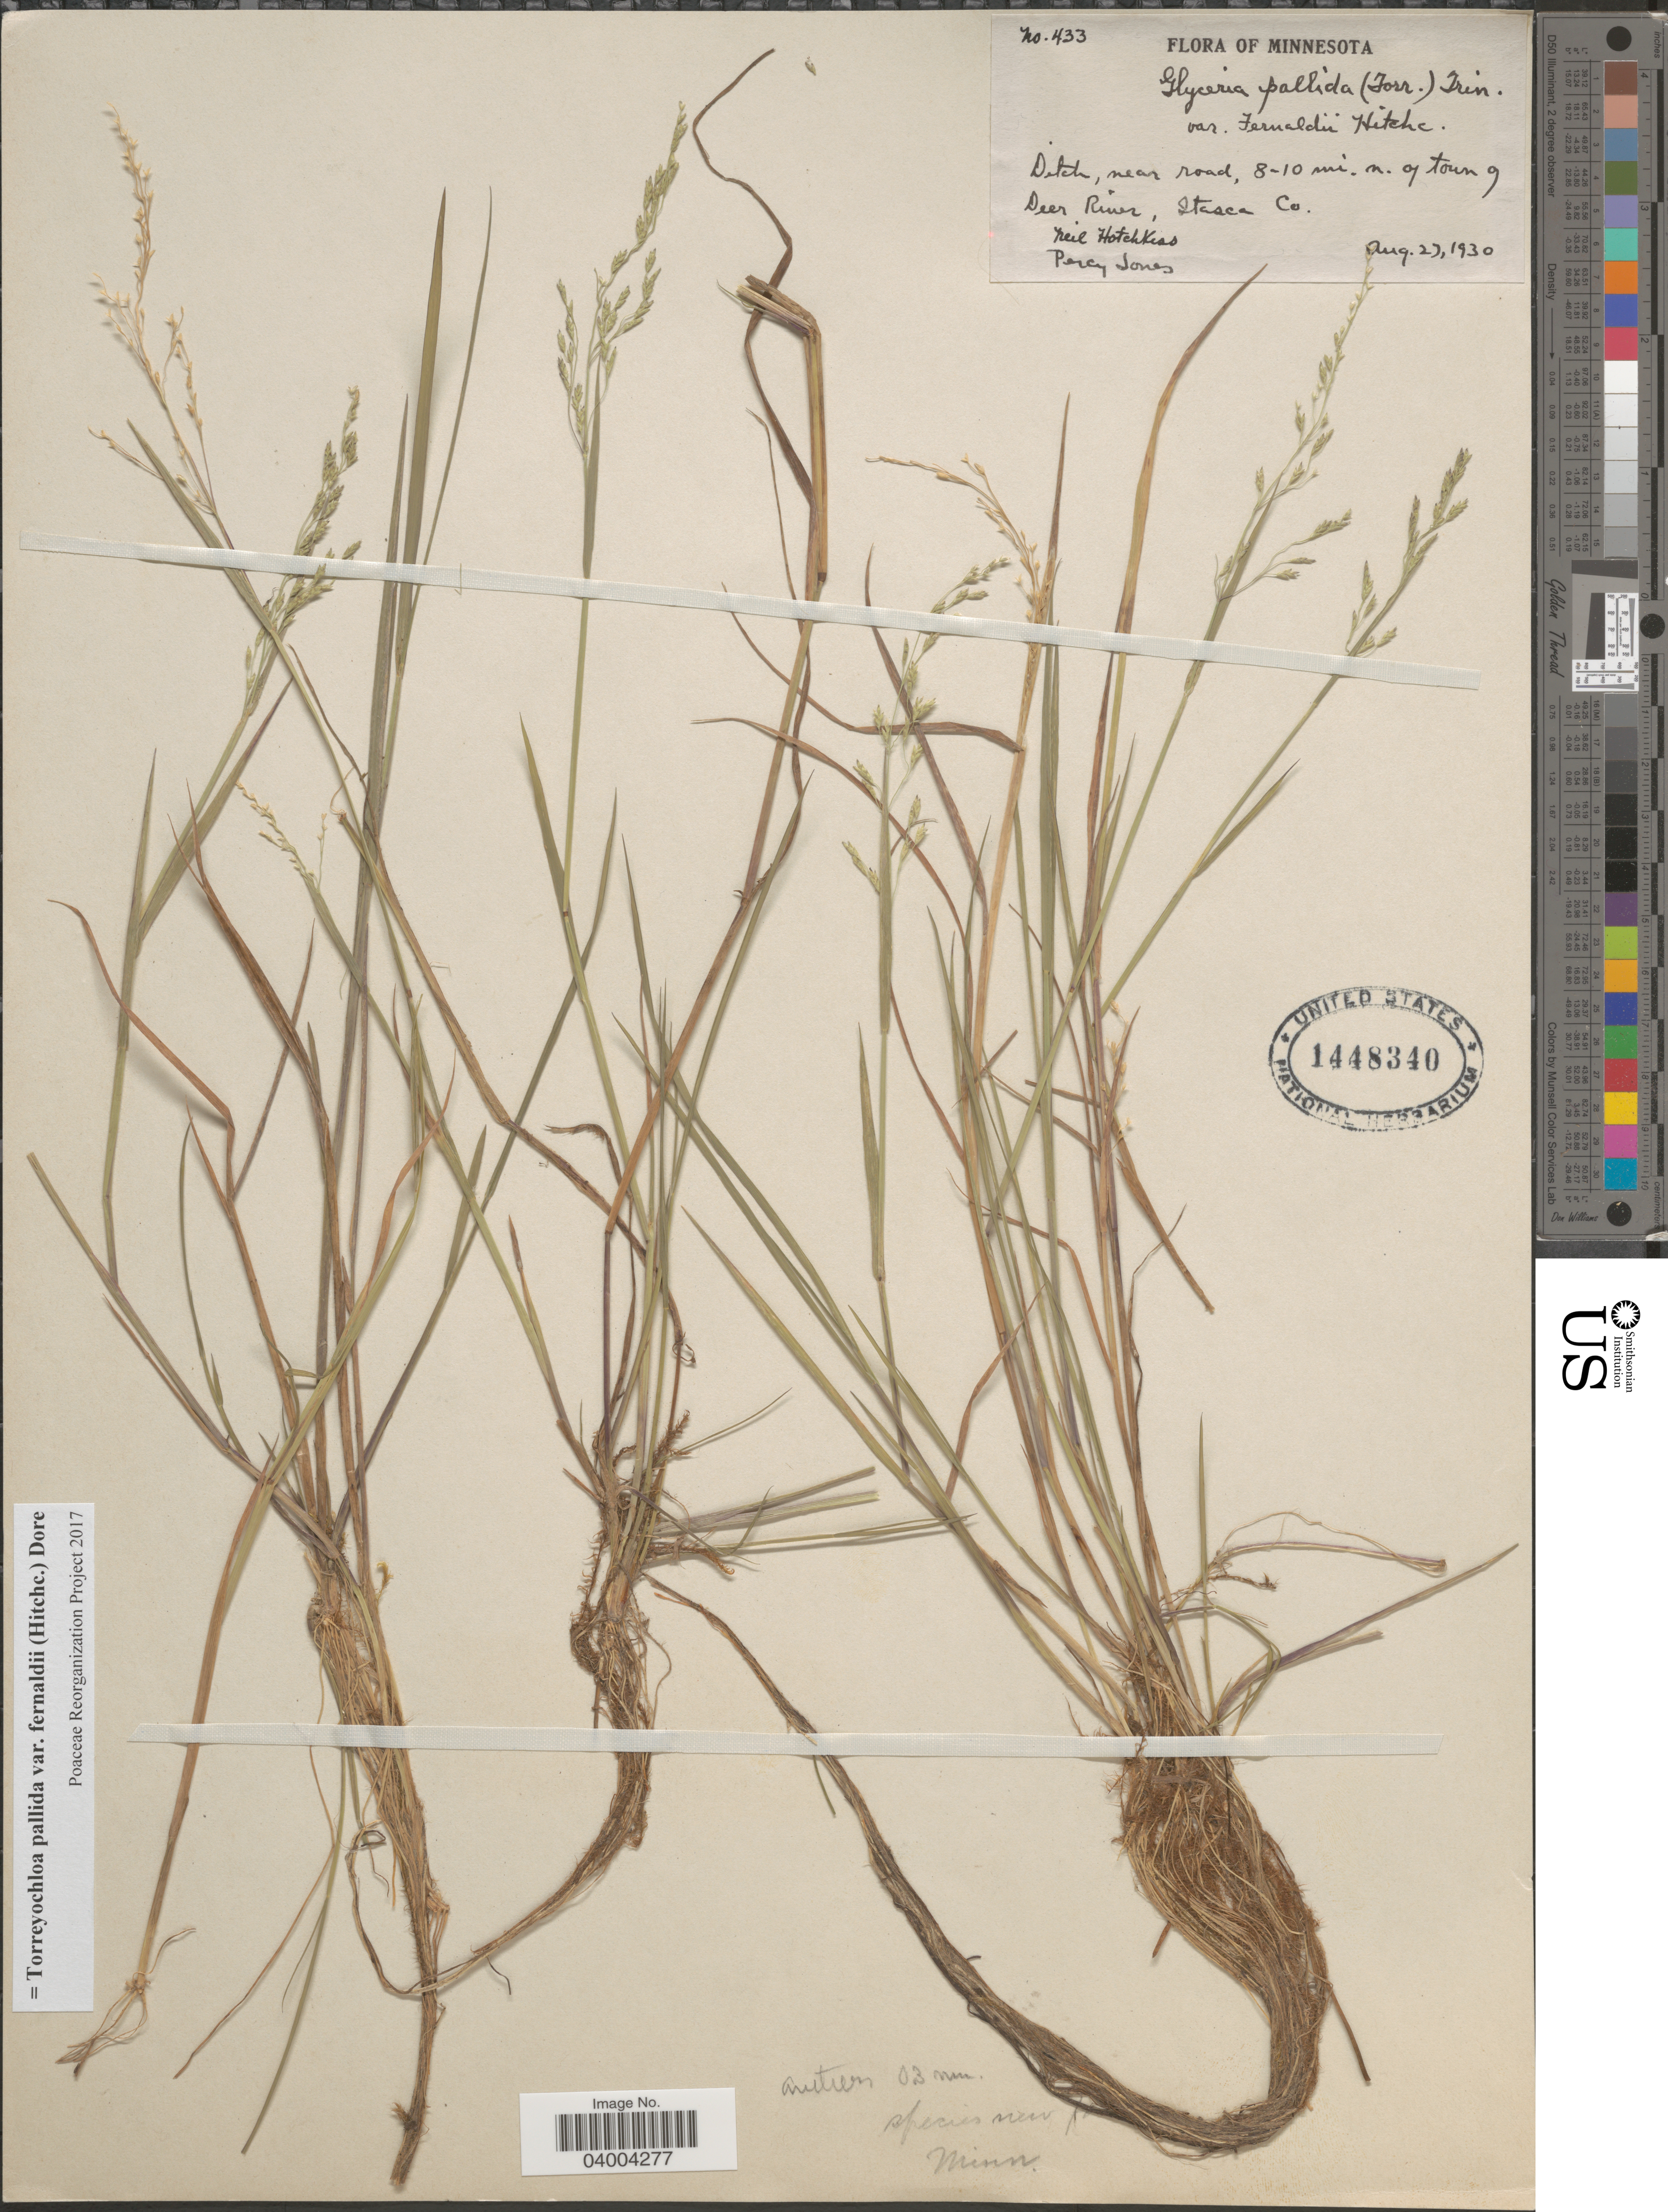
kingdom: Plantae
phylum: Tracheophyta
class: Liliopsida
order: Poales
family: Poaceae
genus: Torreyochloa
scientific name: Torreyochloa pallida var. fernaldii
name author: (Hitchc.) Dore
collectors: N. Hotchkiss & P. Jones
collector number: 433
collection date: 1930-08-23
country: United States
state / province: Minnesota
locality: Ditch, near road, 8-10 mi. n. of town of Deer River, Itasca Co.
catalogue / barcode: US 1448340